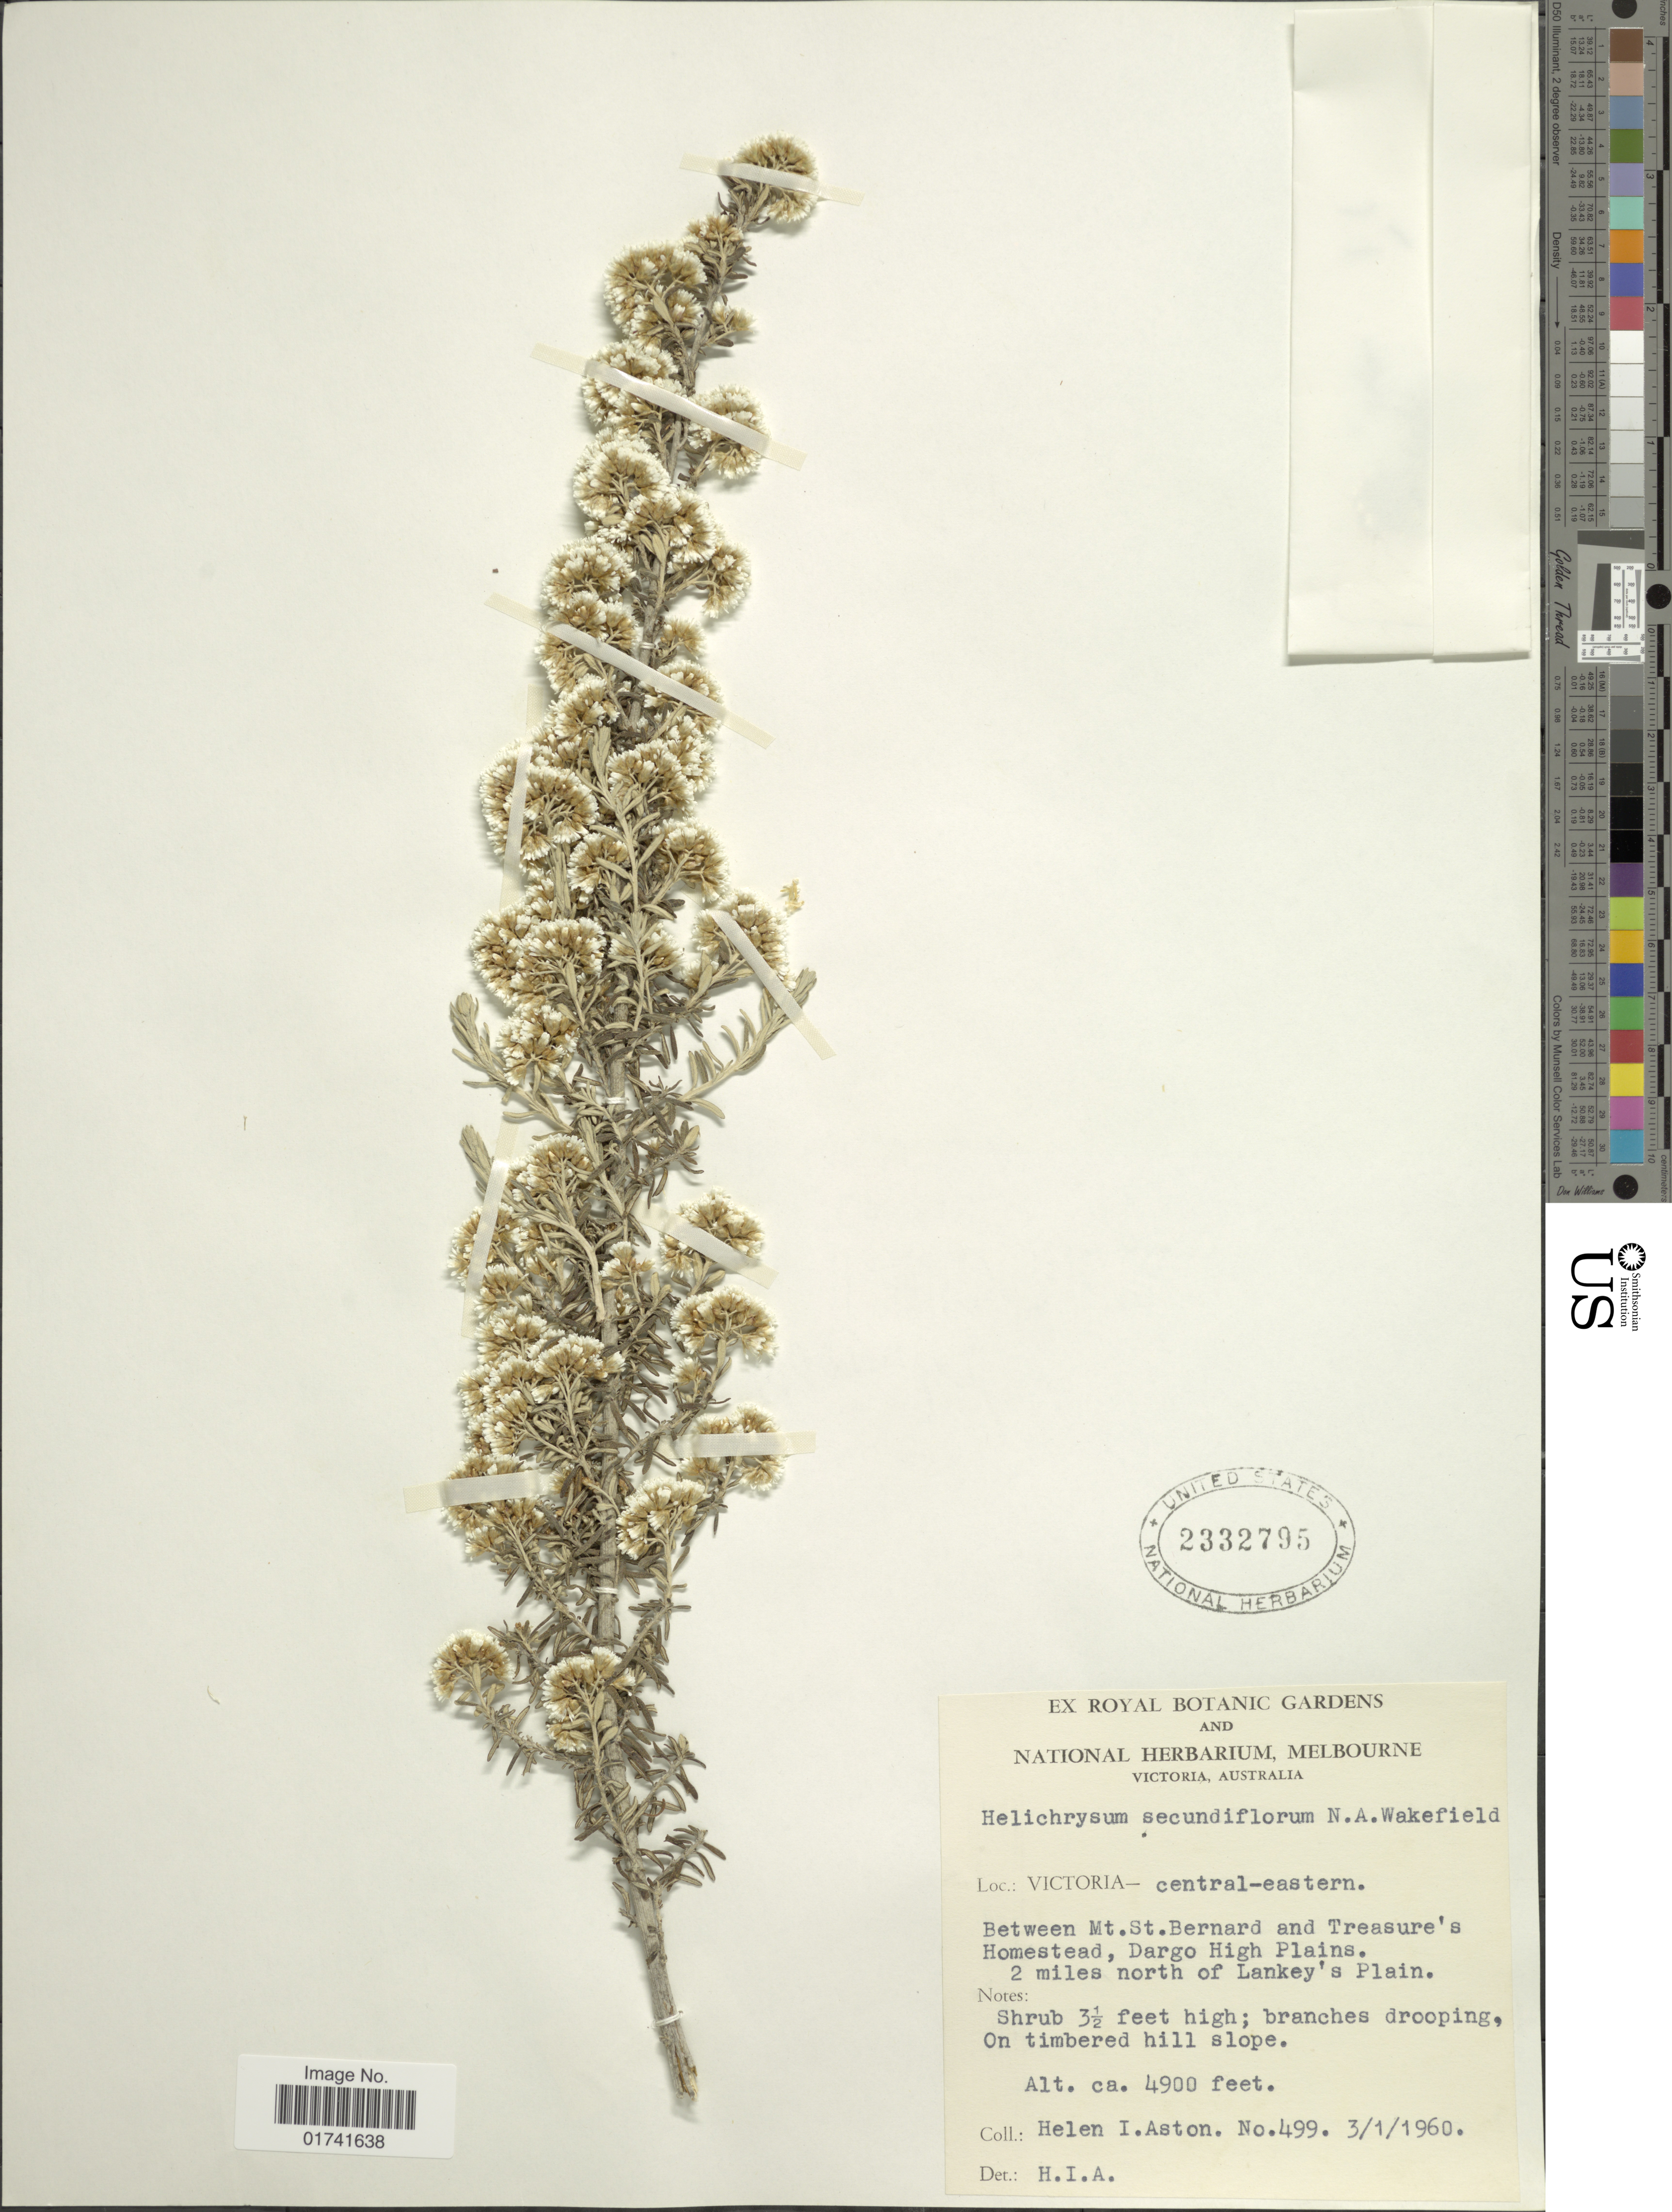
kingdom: Plantae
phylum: Tracheophyta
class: Magnoliopsida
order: Asterales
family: Asteraceae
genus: Ozothamnus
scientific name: Ozothamnus secundiflorus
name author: (N.A. Wakef.) C. Jeffrey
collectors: H. I. Aston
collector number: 499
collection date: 1960-01-03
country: Australia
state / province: Victoria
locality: Victoria-central-eastern, between Mt. St. Bernard and Treasure's Homestead, Dargo High Plains, 2 miles north of Lankey's Plain, on timbered hill slope.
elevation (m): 1494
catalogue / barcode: US 2332795